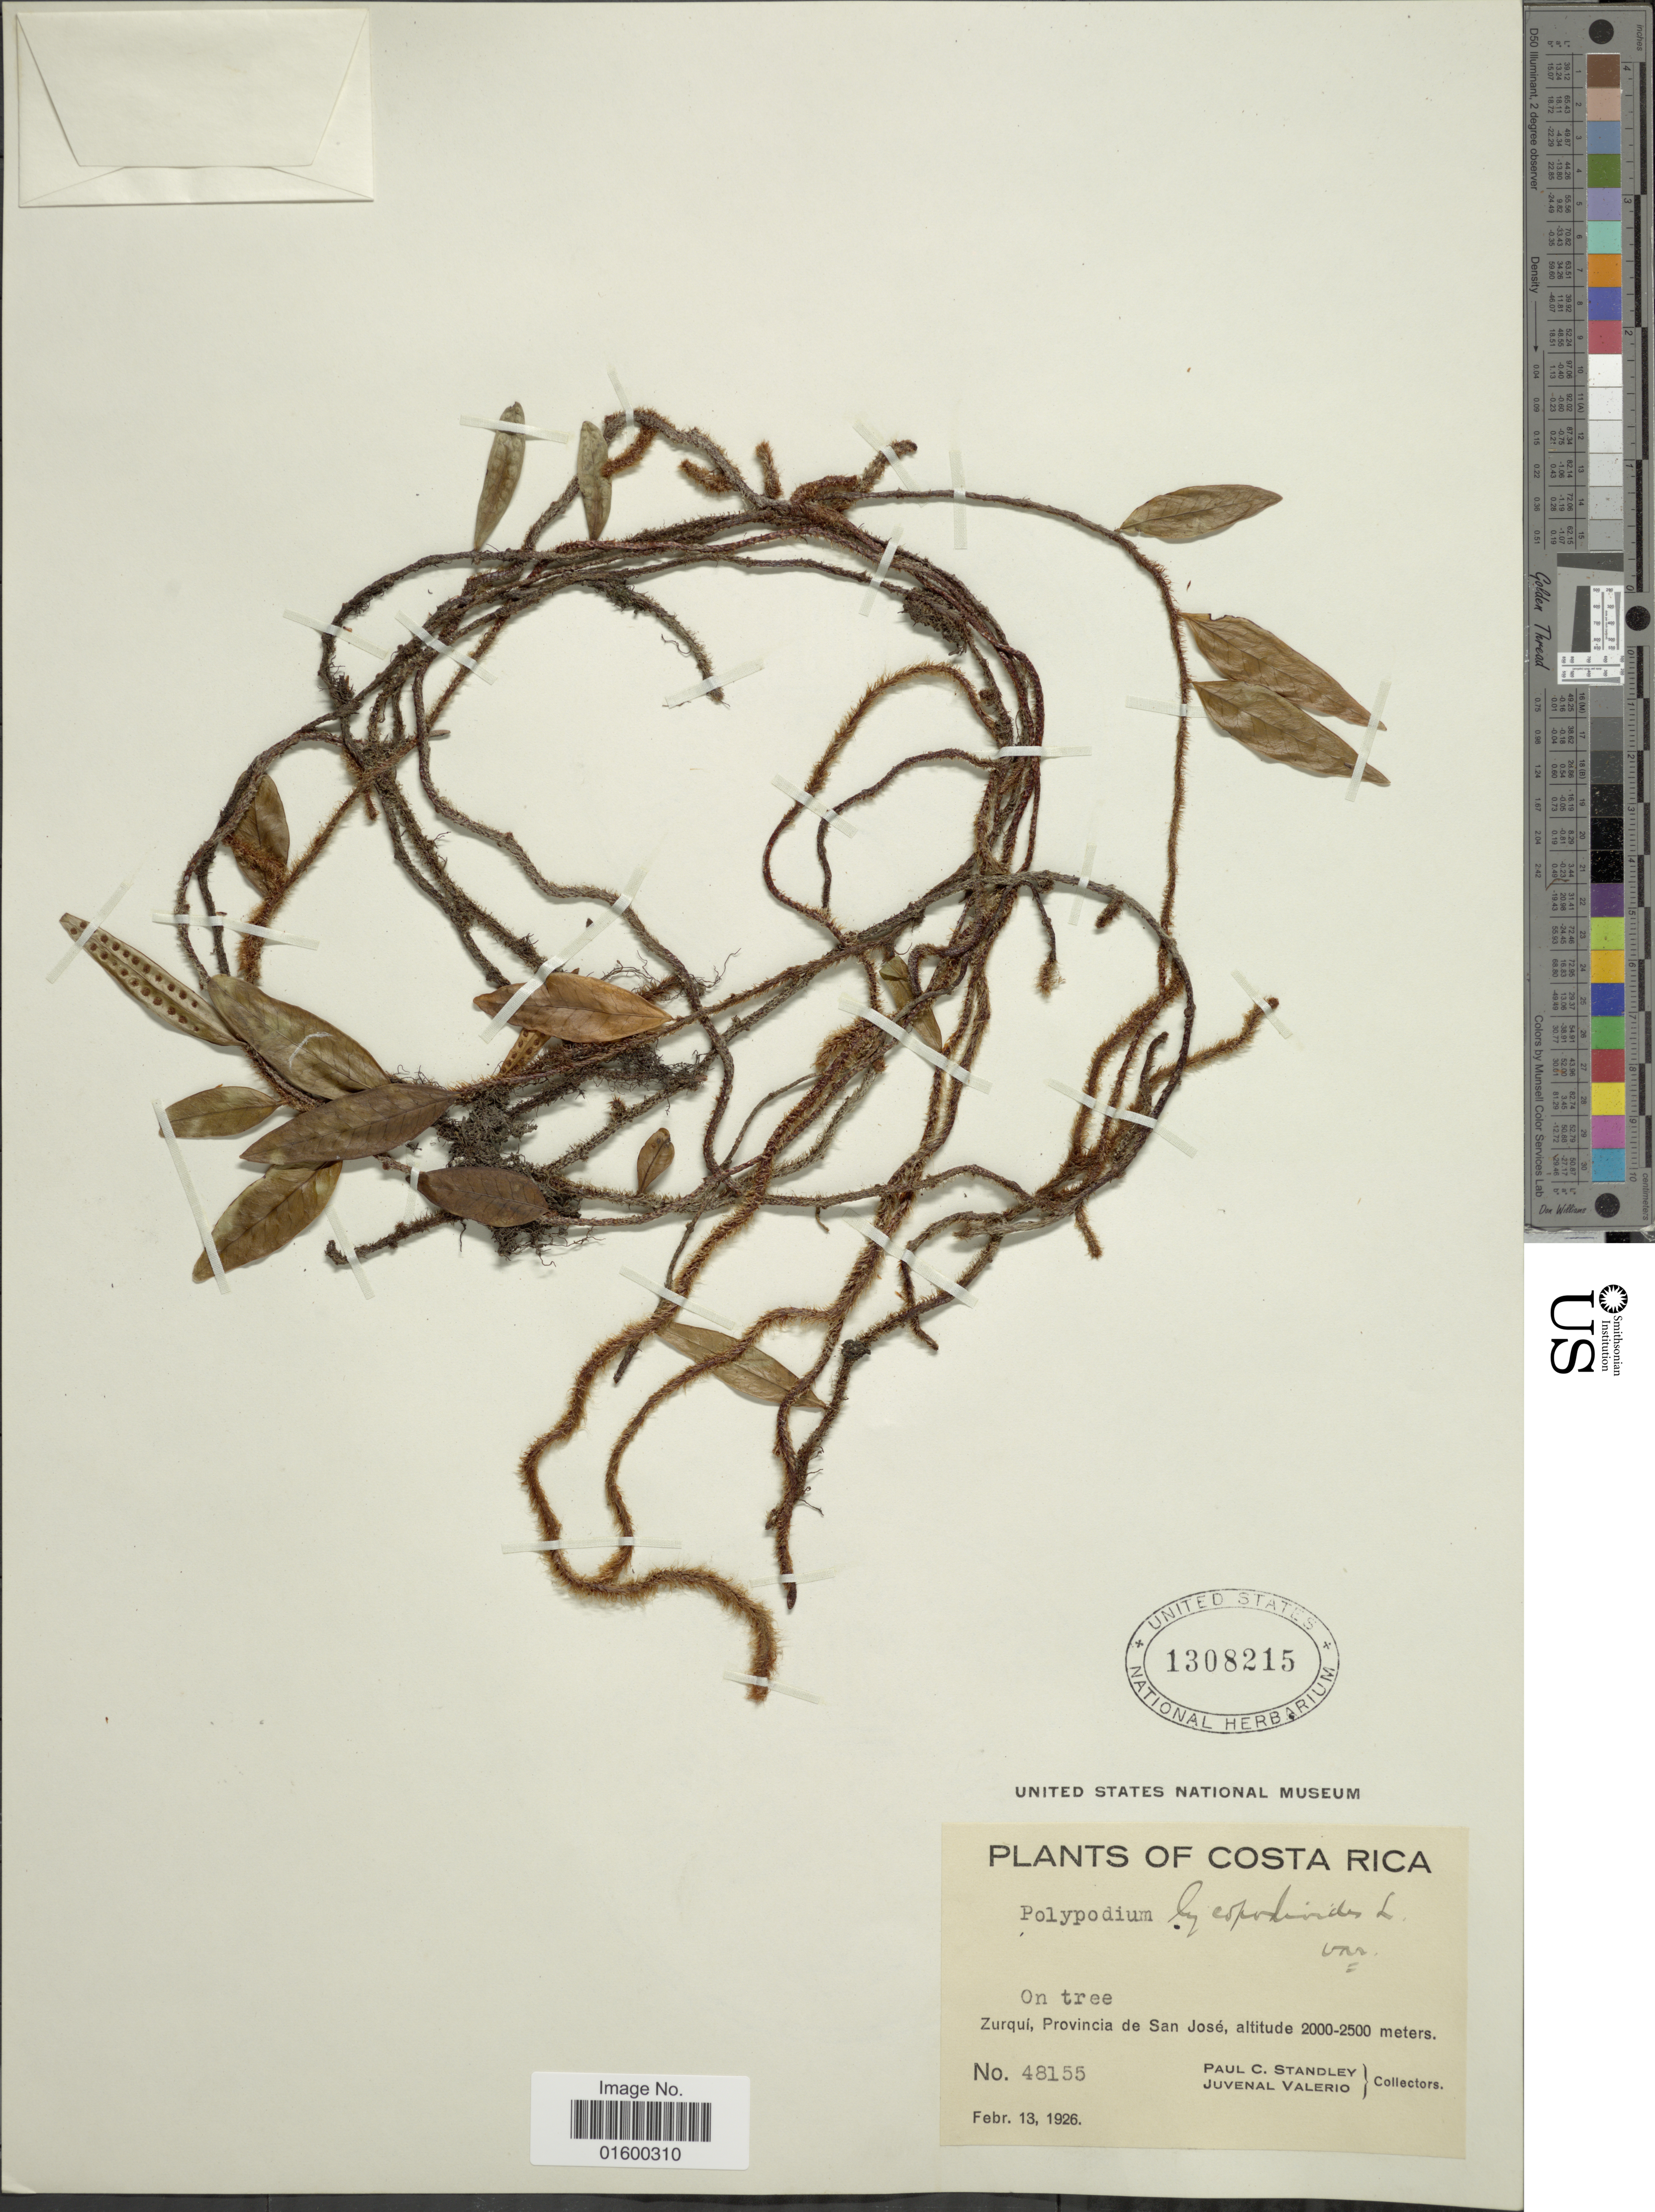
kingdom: Plantae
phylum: Tracheophyta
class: Polypodiopsida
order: Polypodiales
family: Polypodiaceae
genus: Microgramma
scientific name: Microgramma lycopodioides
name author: (L.) Copel.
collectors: P. C. Standley & J. Valerio R.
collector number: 48155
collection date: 1926-02-13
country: Costa Rica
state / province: San José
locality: Zurqui, provincia de San Jose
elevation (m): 2000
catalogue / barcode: US 1308215